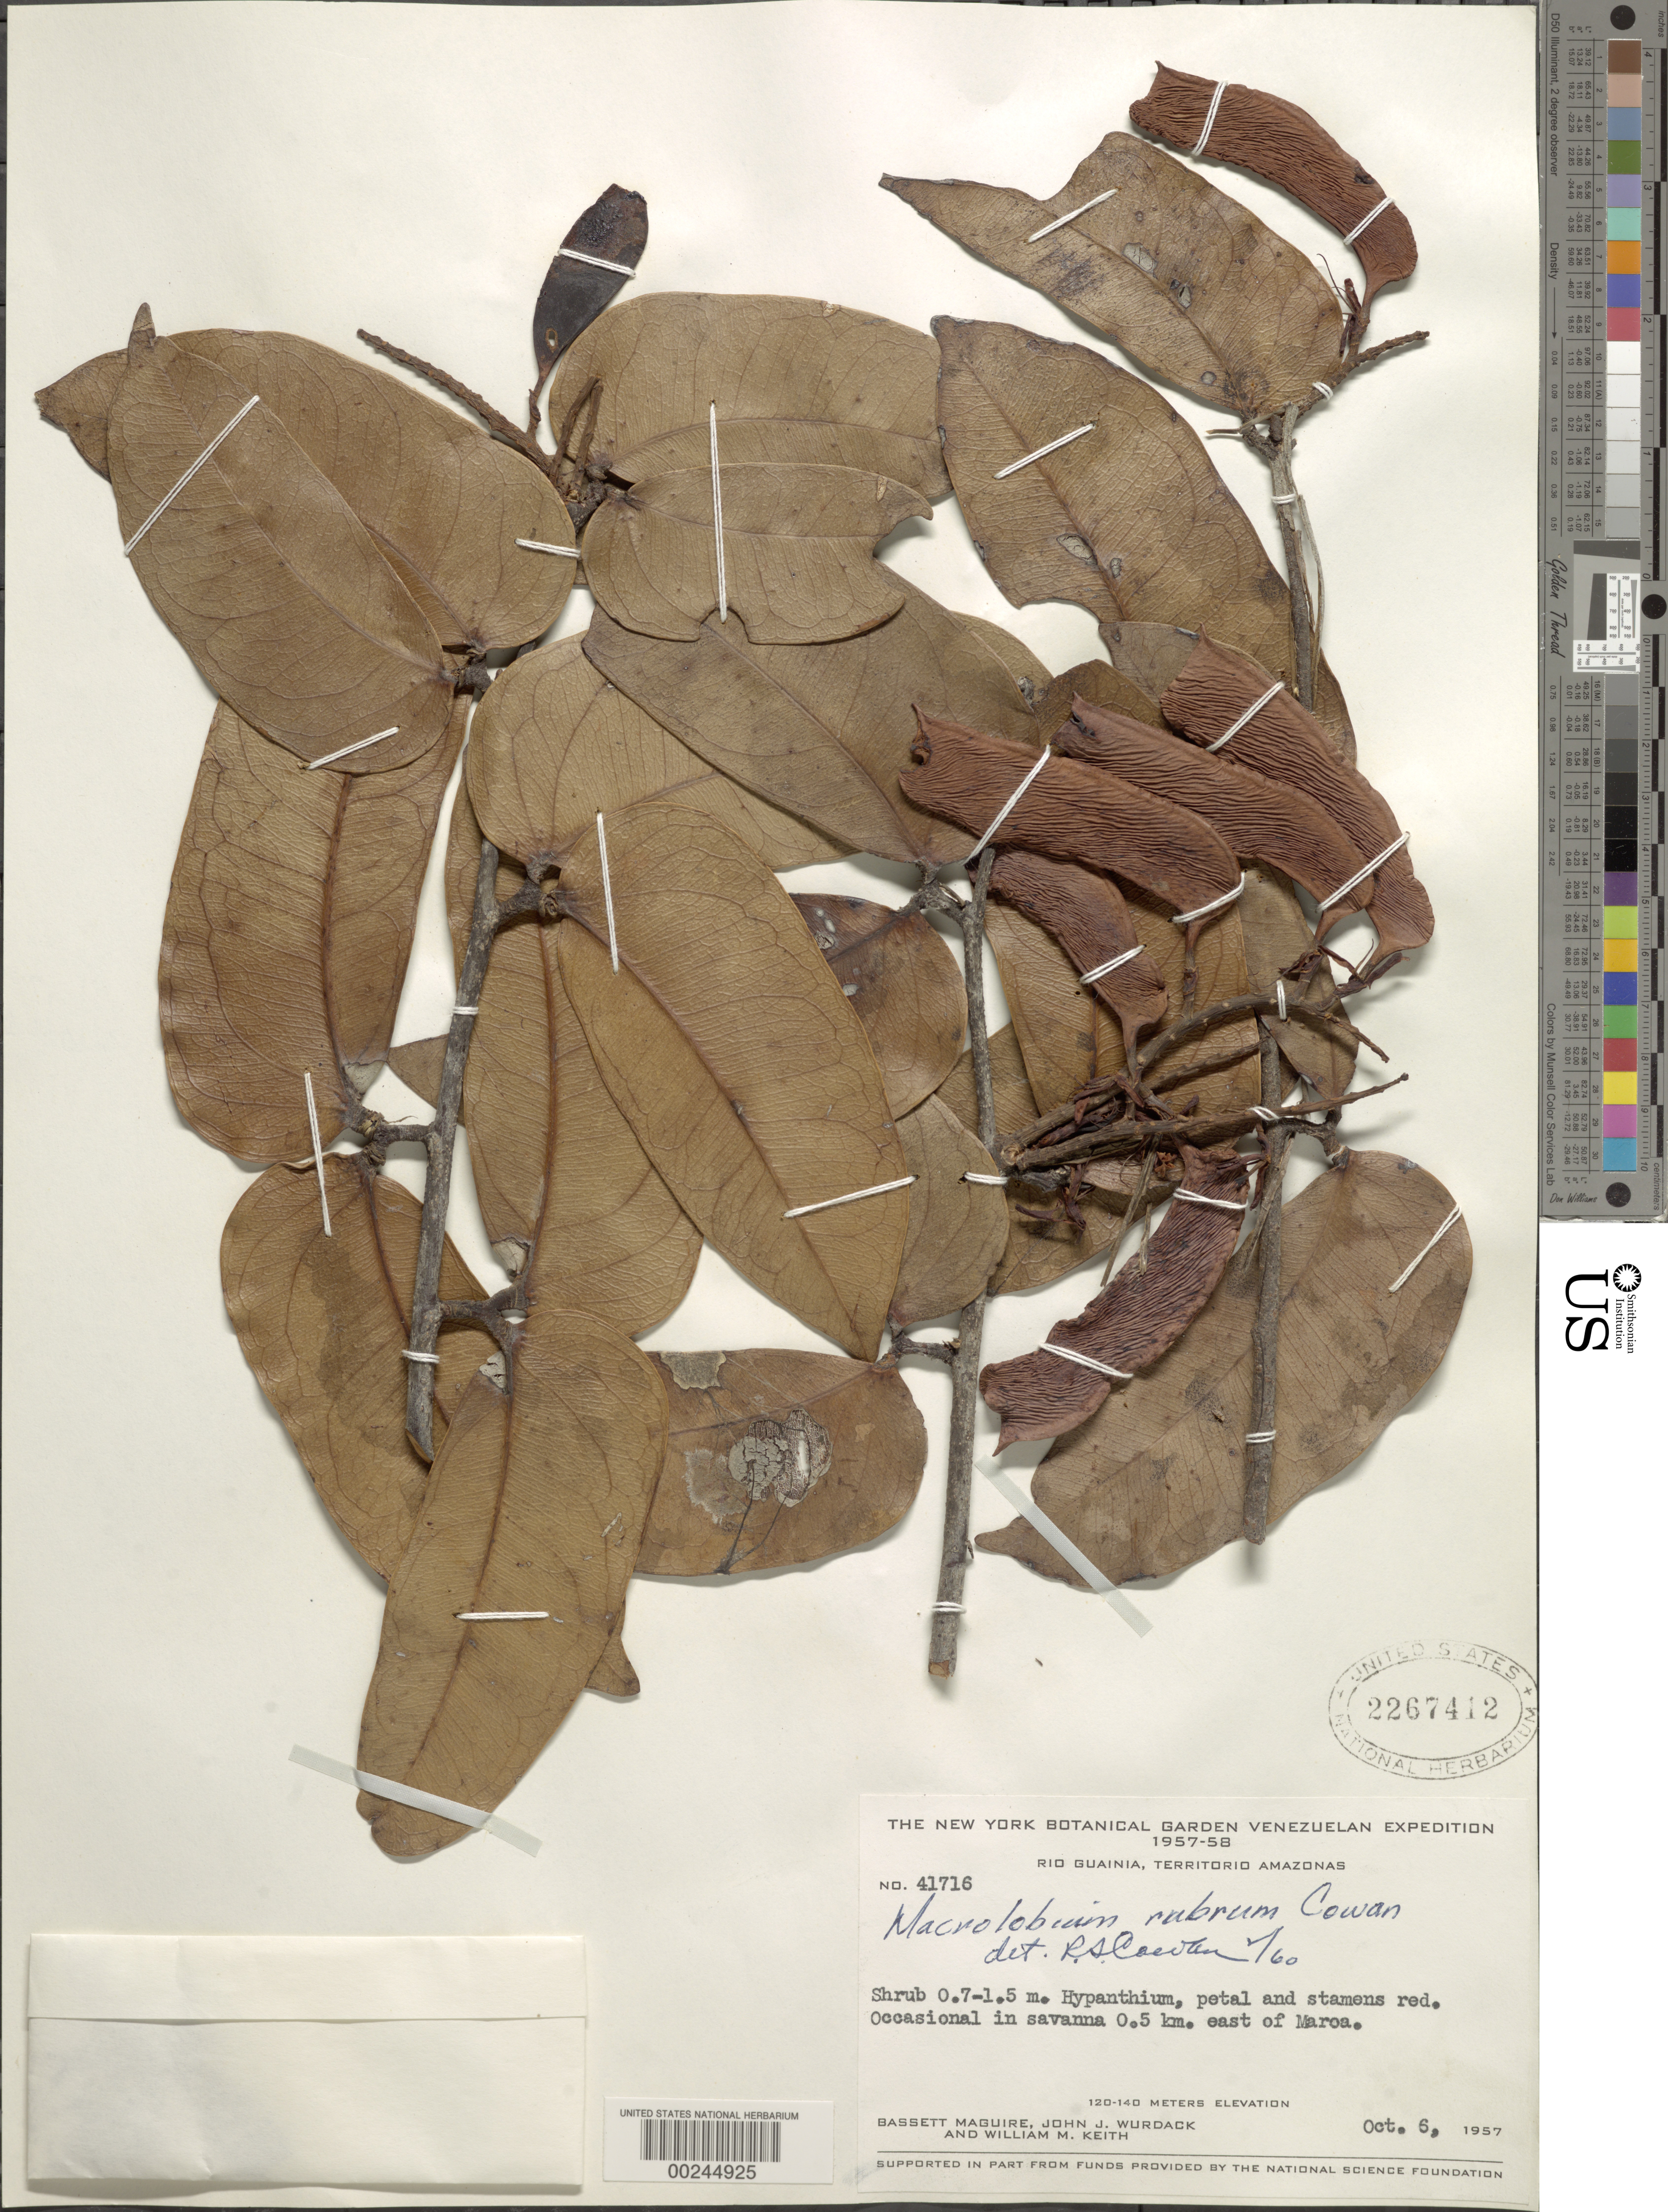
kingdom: Plantae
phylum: Tracheophyta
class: Magnoliopsida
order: Fabales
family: Fabaceae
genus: Macrolobium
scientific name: Macrolobium rubrum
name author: R.S. Cowan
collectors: B. Maguire, J. J. Wurdack & W. Keith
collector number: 41716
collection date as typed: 06 Oct 1957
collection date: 1957-10-06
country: Venezuela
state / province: Amazonas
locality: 0.5 km E of Moroa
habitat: Savanna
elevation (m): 120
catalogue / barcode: US 2267412